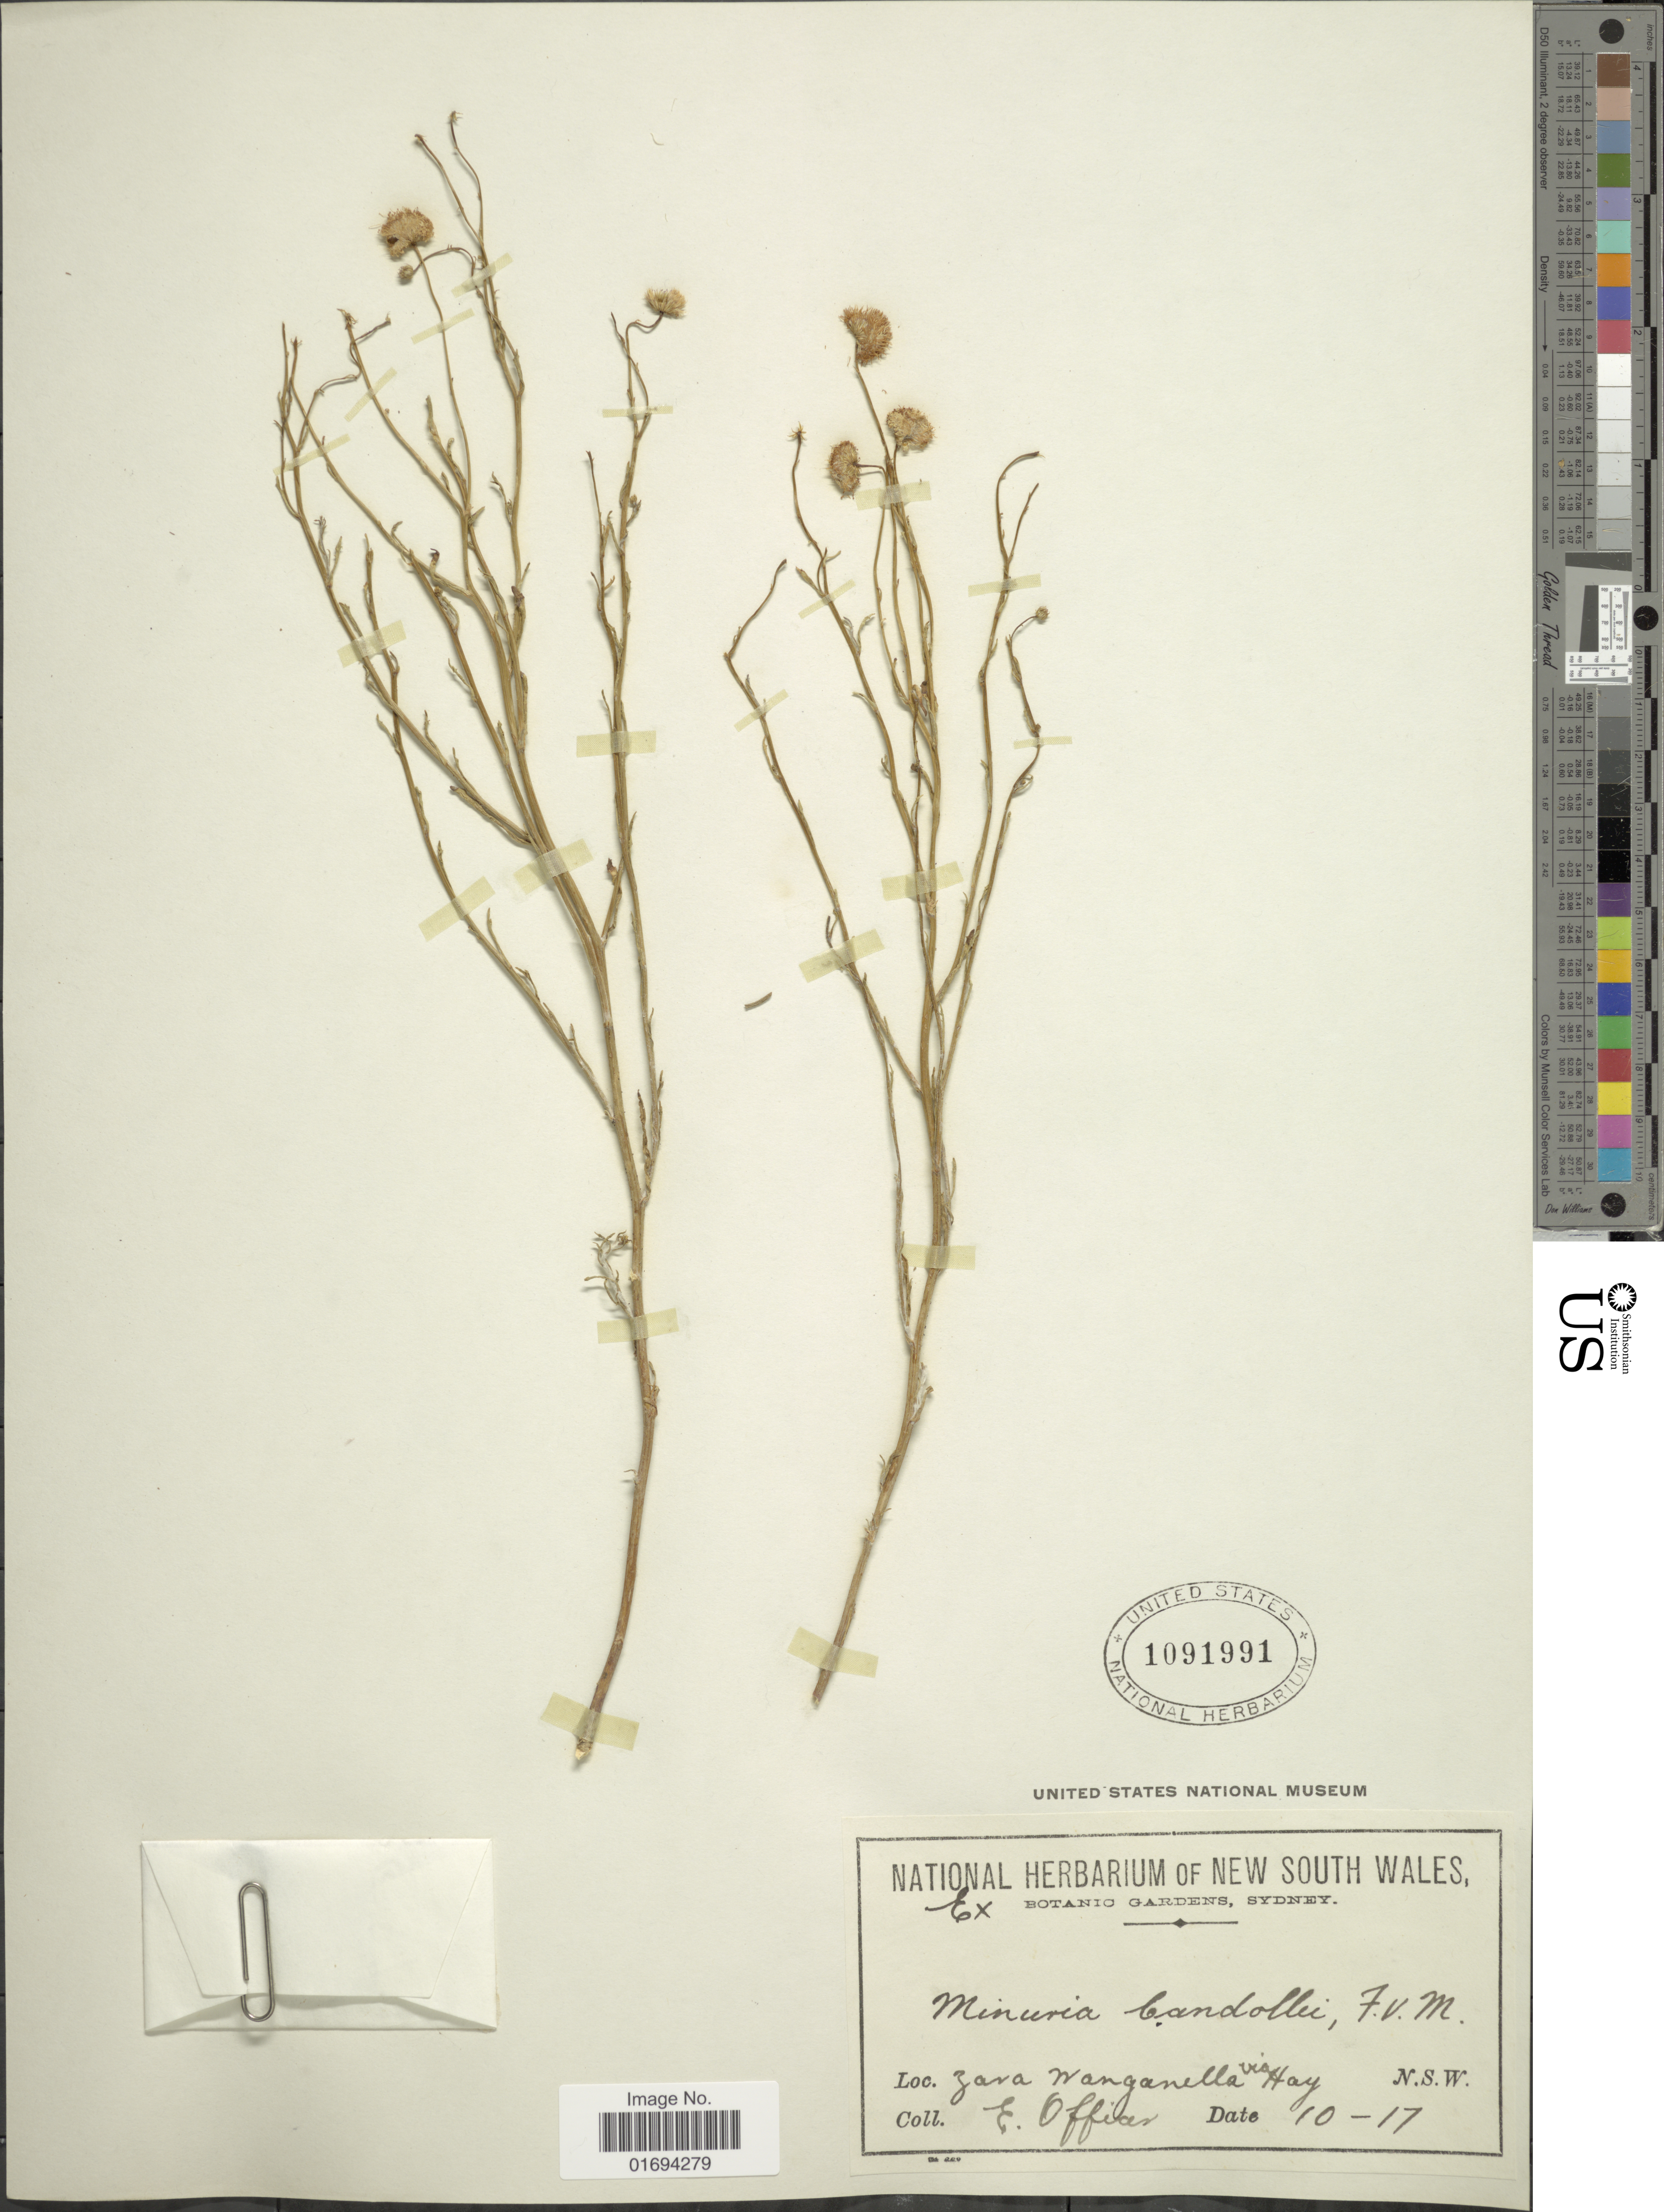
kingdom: Plantae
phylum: Tracheophyta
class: Magnoliopsida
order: Asterales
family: Asteraceae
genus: Minuria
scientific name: Minuria candollei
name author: (F. Muell.) F. Muell.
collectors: E. Officers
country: Australia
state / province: New South Wales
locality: Gara Wanganella via Hay, N. S. W.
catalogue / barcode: US 1091991